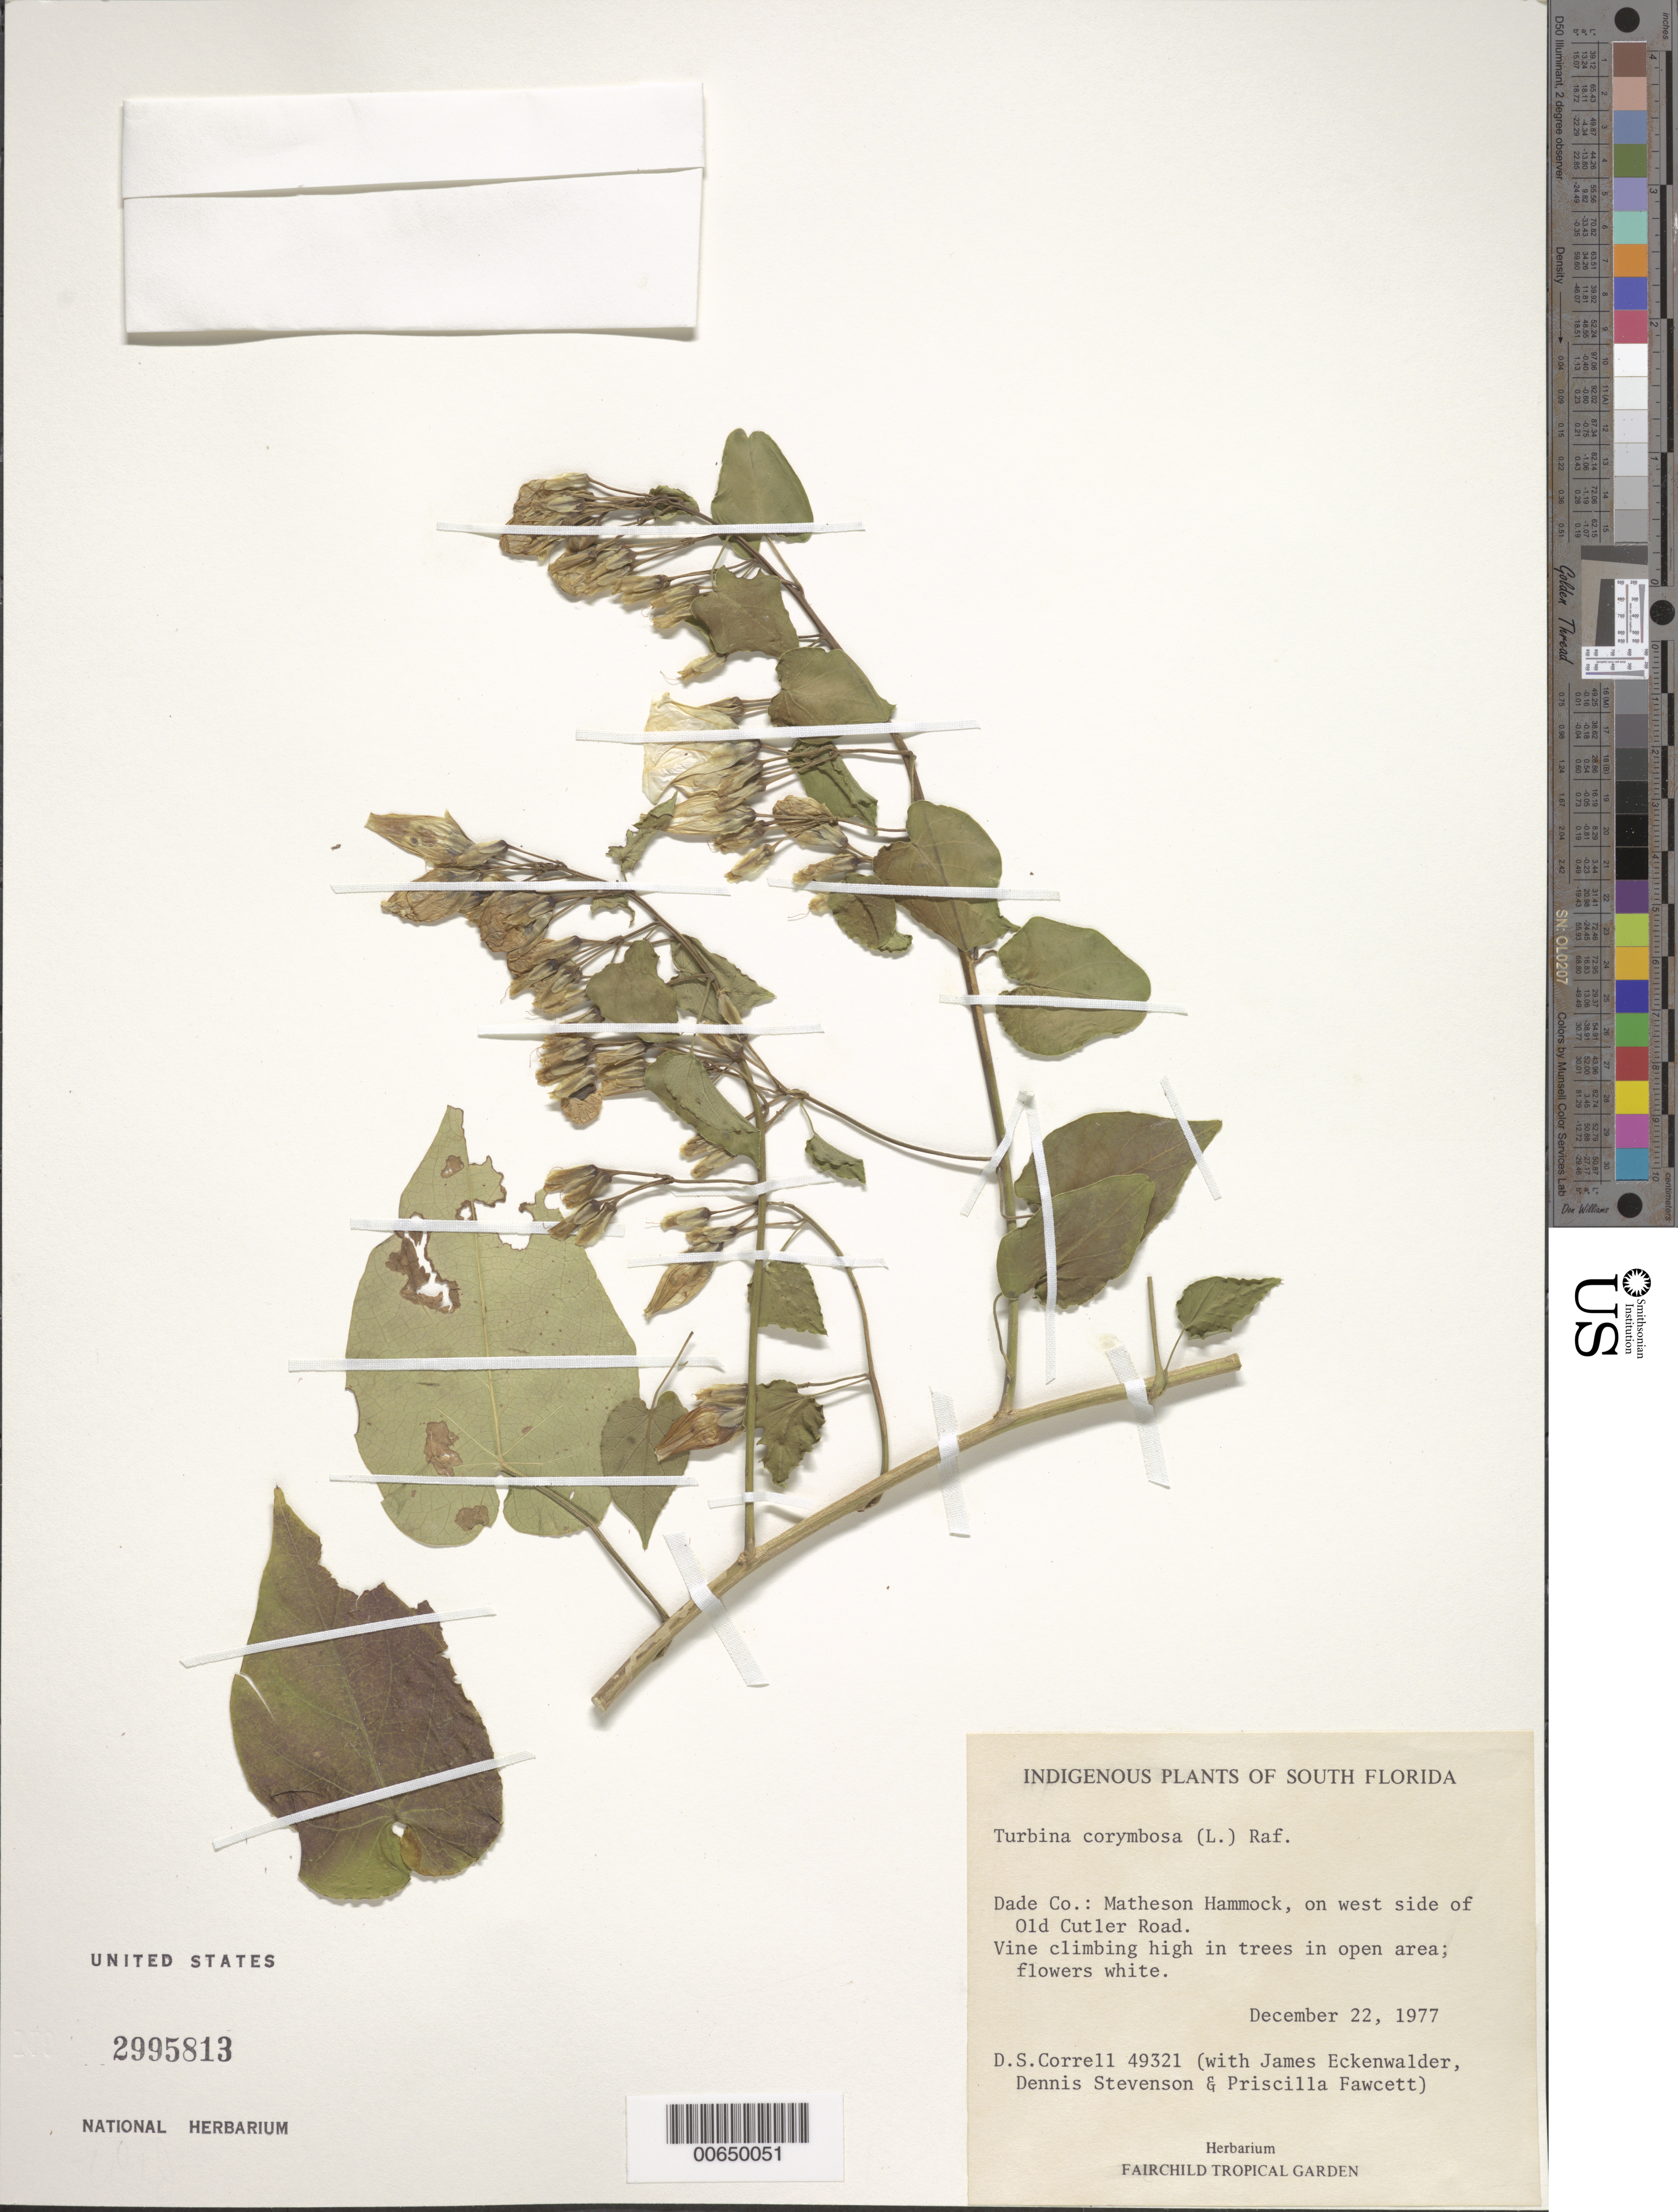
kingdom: Plantae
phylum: Tracheophyta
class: Magnoliopsida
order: Solanales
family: Convolvulaceae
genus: Turbina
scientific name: Turbina corymbosa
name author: (L.) Raf.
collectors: D. S. Correll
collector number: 49321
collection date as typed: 22 Dec 1977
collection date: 1977-12-22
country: United States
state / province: Florida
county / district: Dade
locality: Matheson Hammock, on W side of Old Cutler Road.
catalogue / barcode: US 2995813